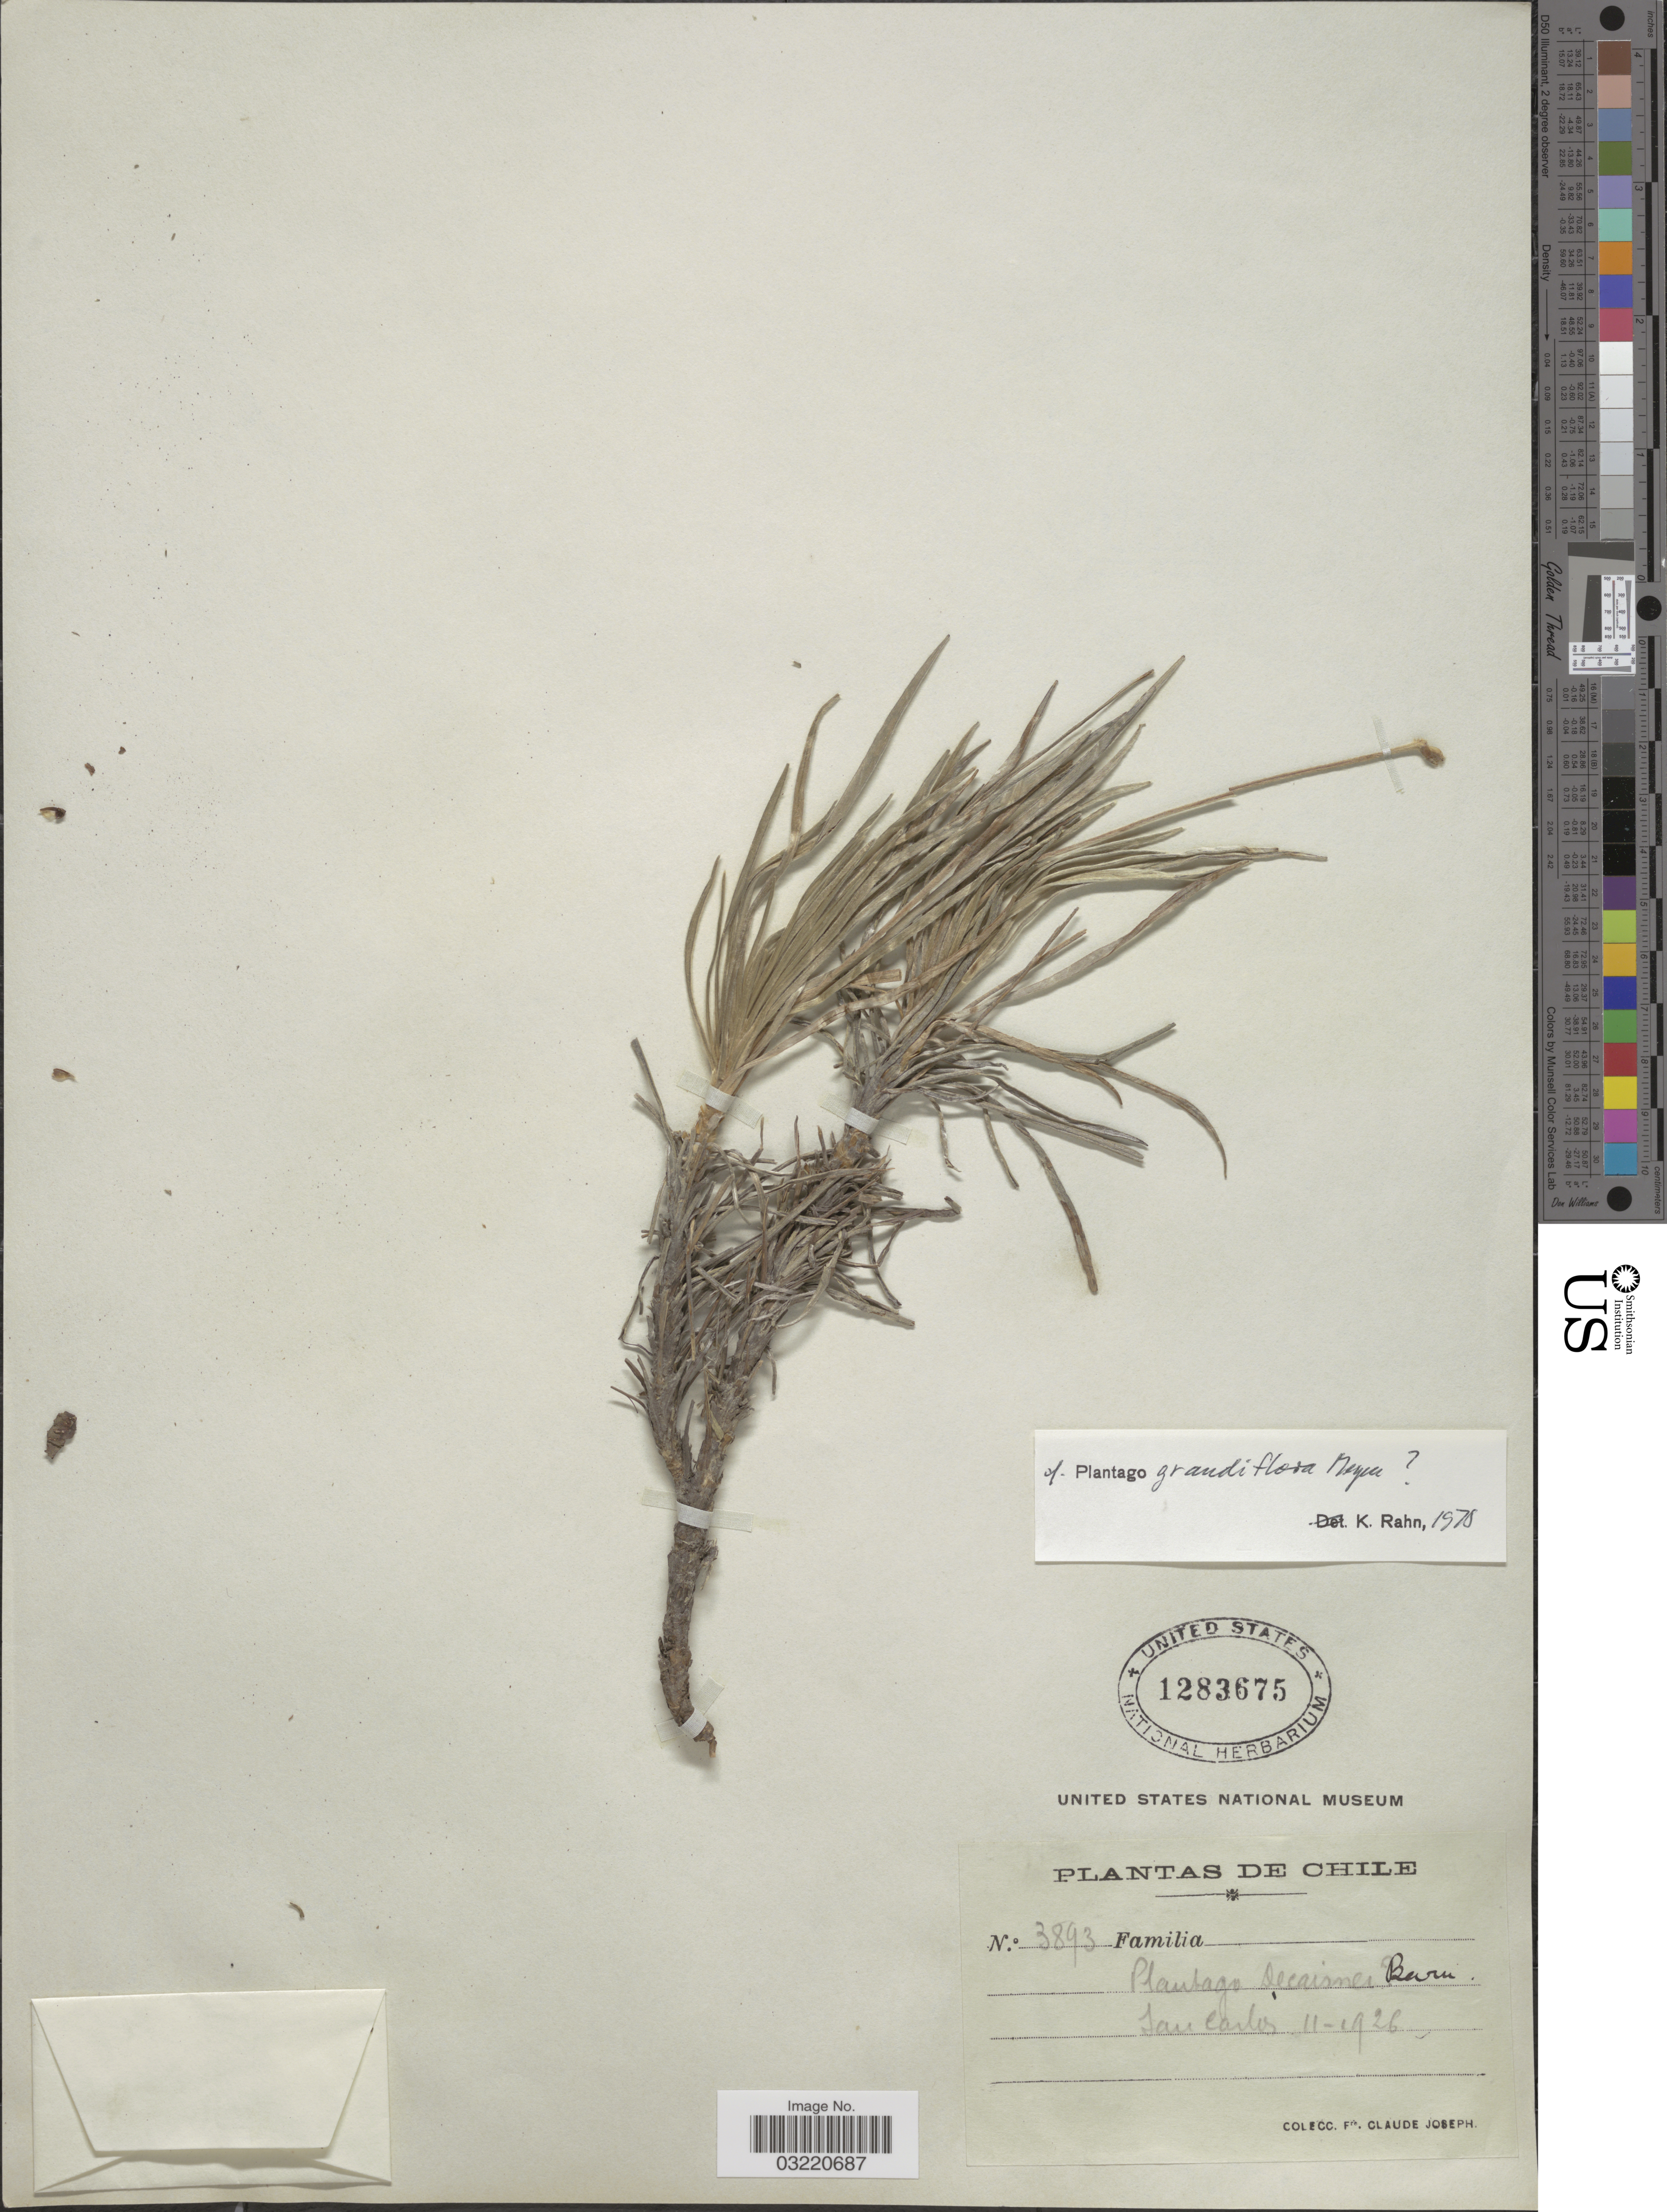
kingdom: Plantae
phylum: Tracheophyta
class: Magnoliopsida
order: Lamiales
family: Plantaginaceae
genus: Plantago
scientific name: Plantago grandiflora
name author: Meyen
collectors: Bro. Claude-Joseph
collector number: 3893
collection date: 1926-11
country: Chile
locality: San Carlos.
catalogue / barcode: US 1283675